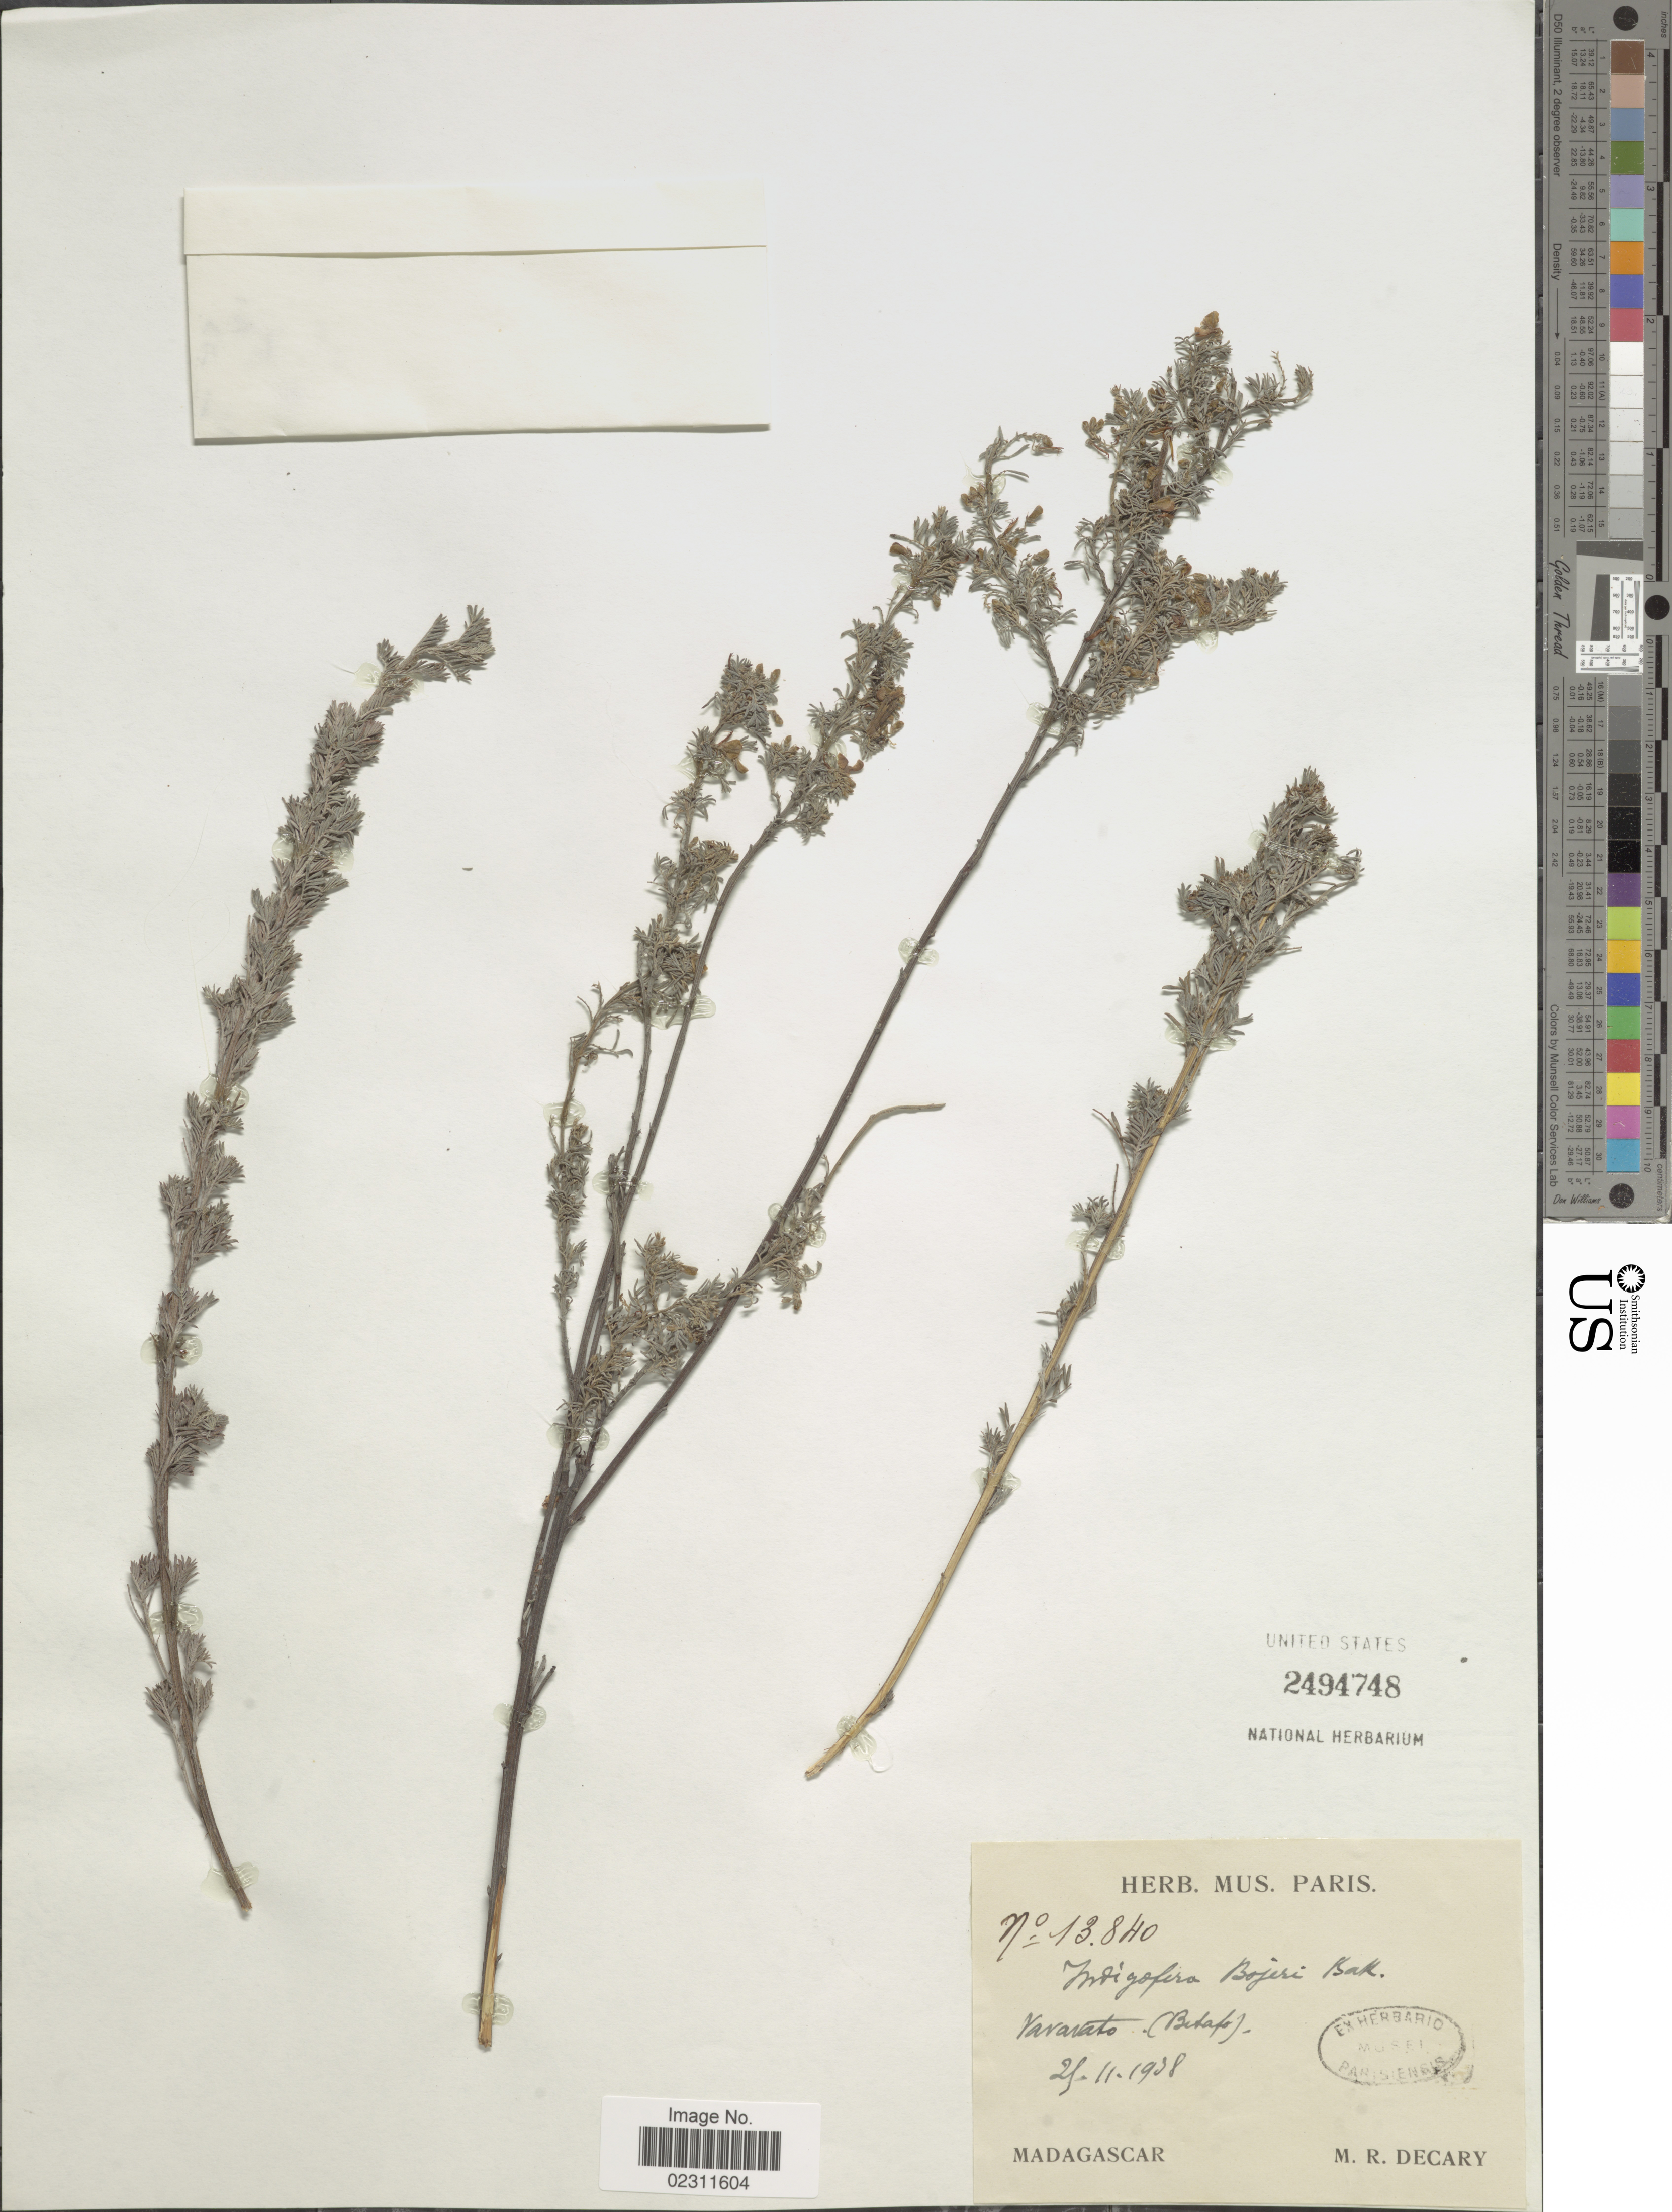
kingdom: Plantae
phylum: Tracheophyta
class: Magnoliopsida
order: Fabales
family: Fabaceae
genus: Indigofera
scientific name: Indigofera bojeri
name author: Baker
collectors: R. Decary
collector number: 13840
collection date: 1938-11-25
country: Madagascar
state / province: Vakinankaratra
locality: Vavavato (Betafo)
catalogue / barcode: US 2494748